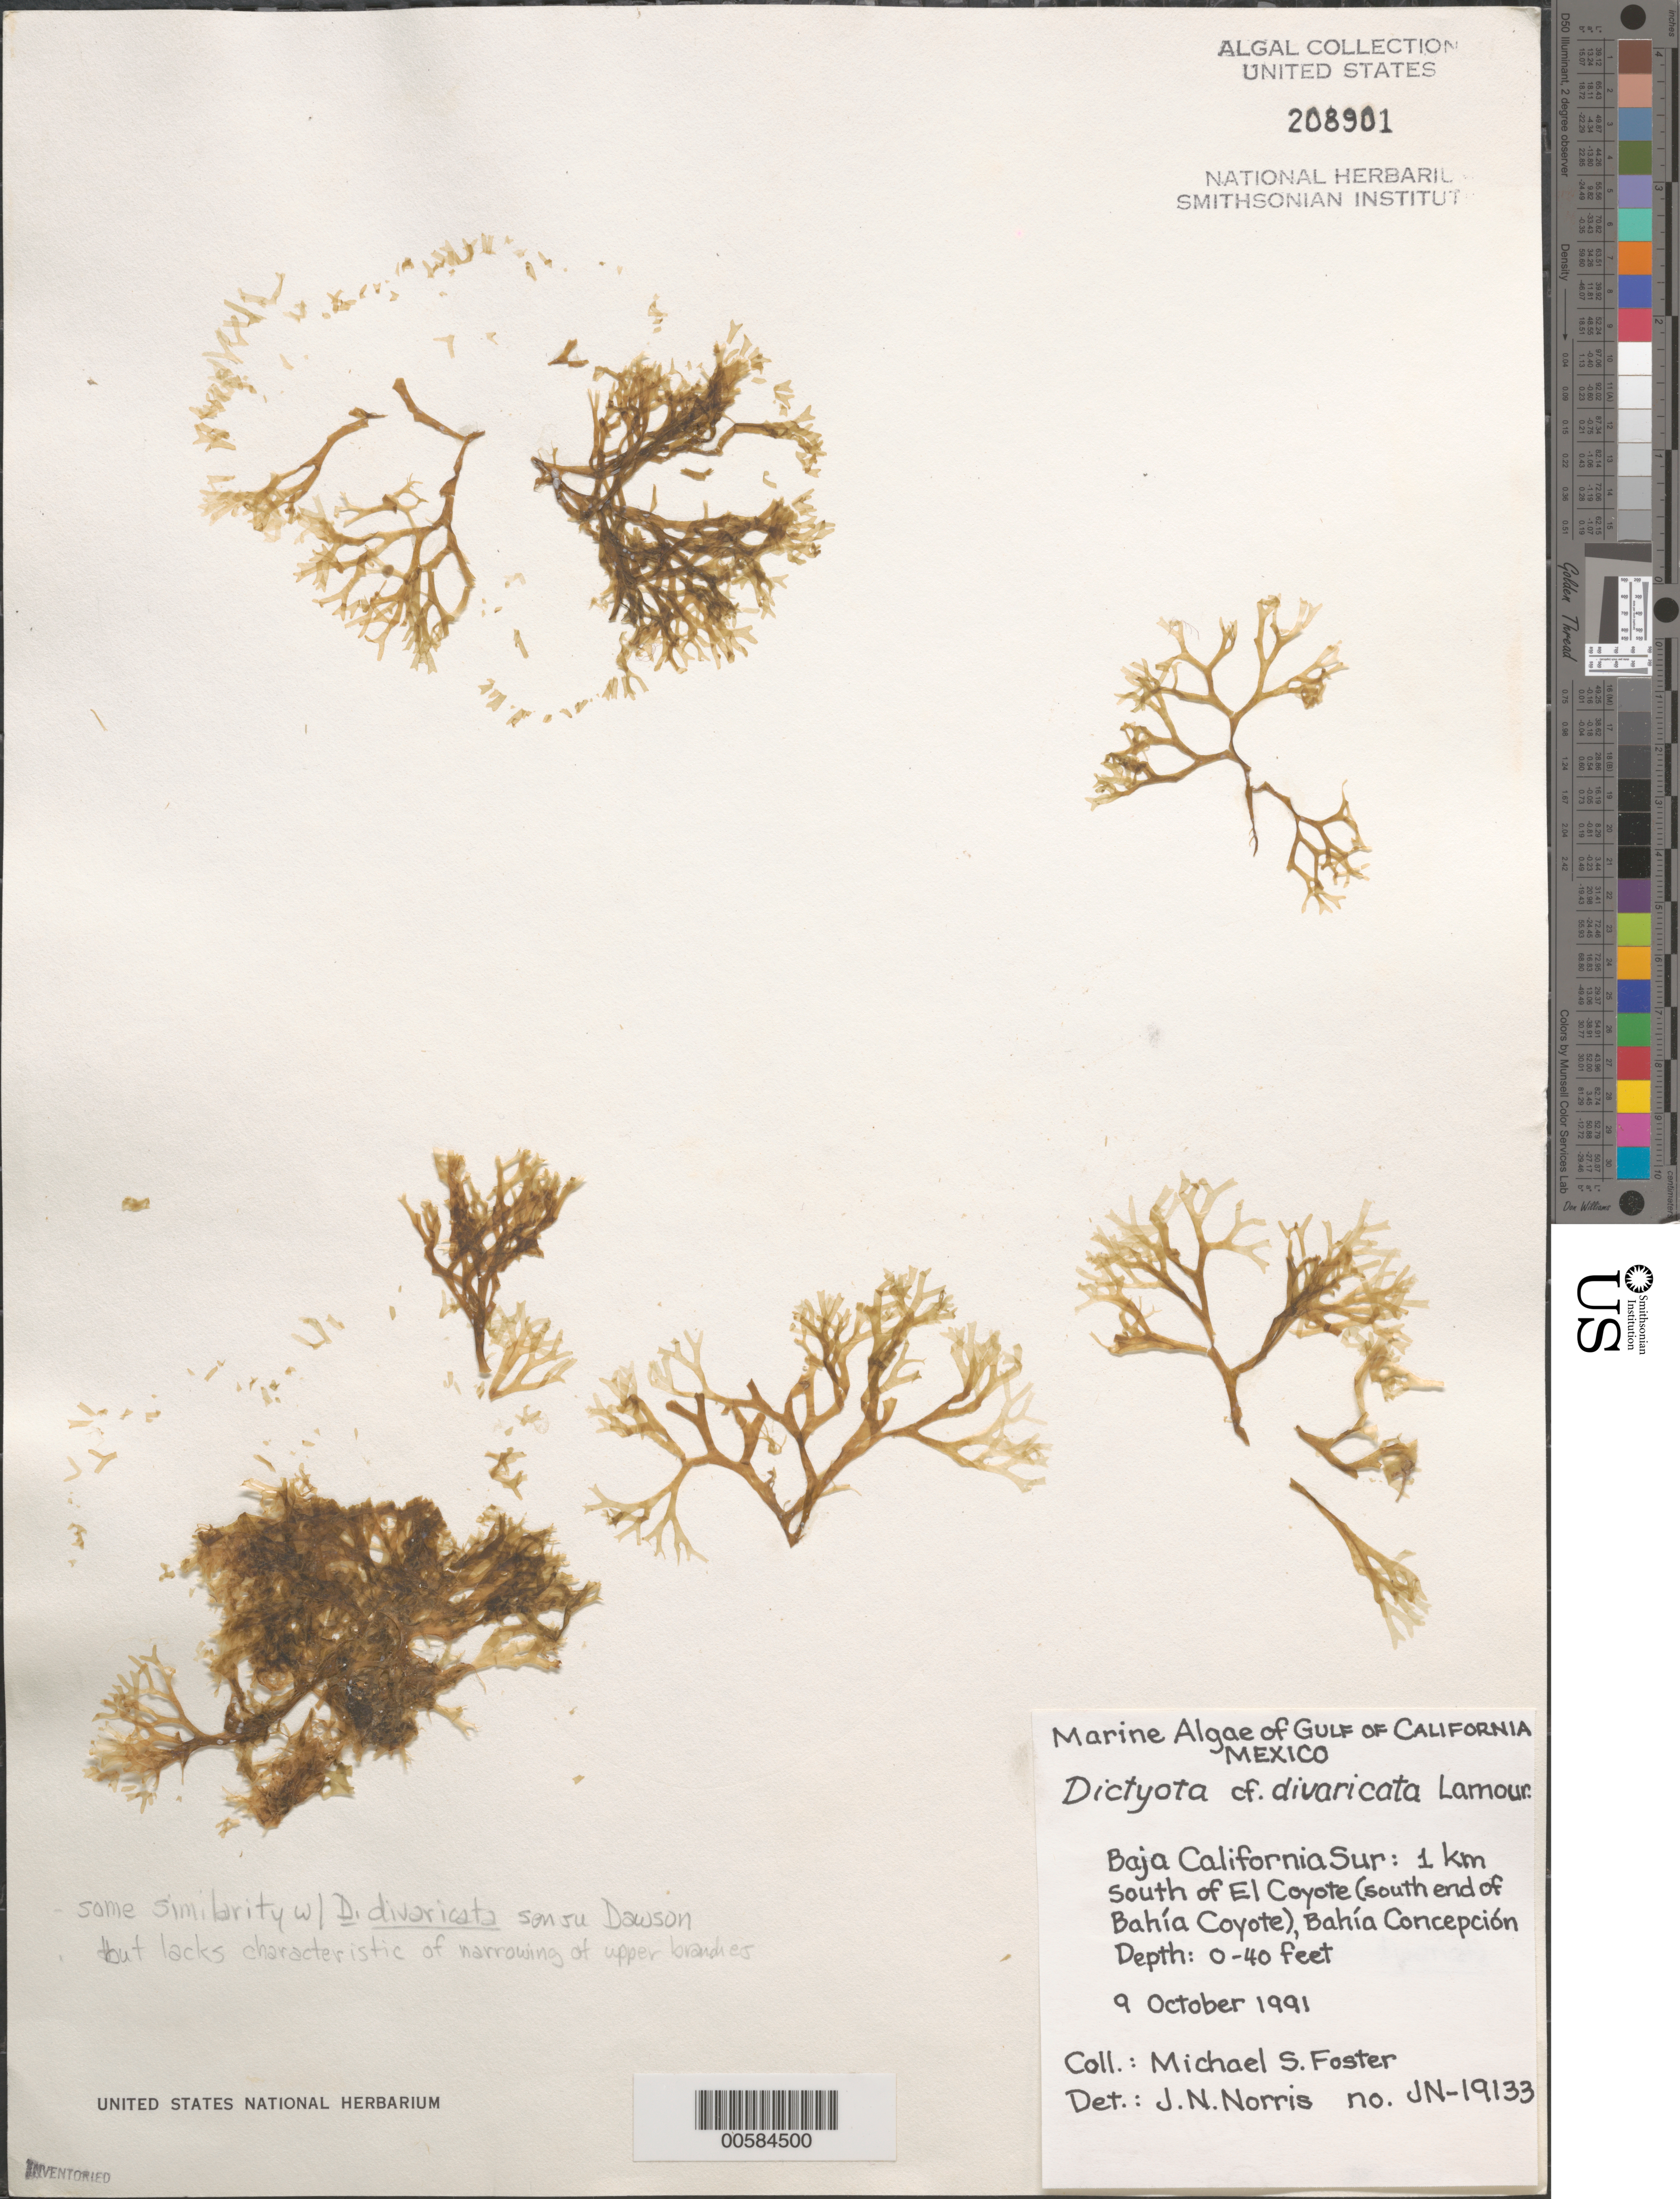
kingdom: Chromista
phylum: Ochrophyta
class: Phaeophyceae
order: Dictyotales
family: Dictyotaceae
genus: Dictyota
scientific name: Dictyota divaricata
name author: J.V.Lamouroux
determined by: Norris, James N.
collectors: M. Foster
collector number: JN-19133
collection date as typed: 09 Oct 1991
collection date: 1991-10-09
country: Mexico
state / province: Baja California Sur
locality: Bahia Concepcion, 1 km south of El Coyote, south end of Bahia Coyote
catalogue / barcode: US 208901